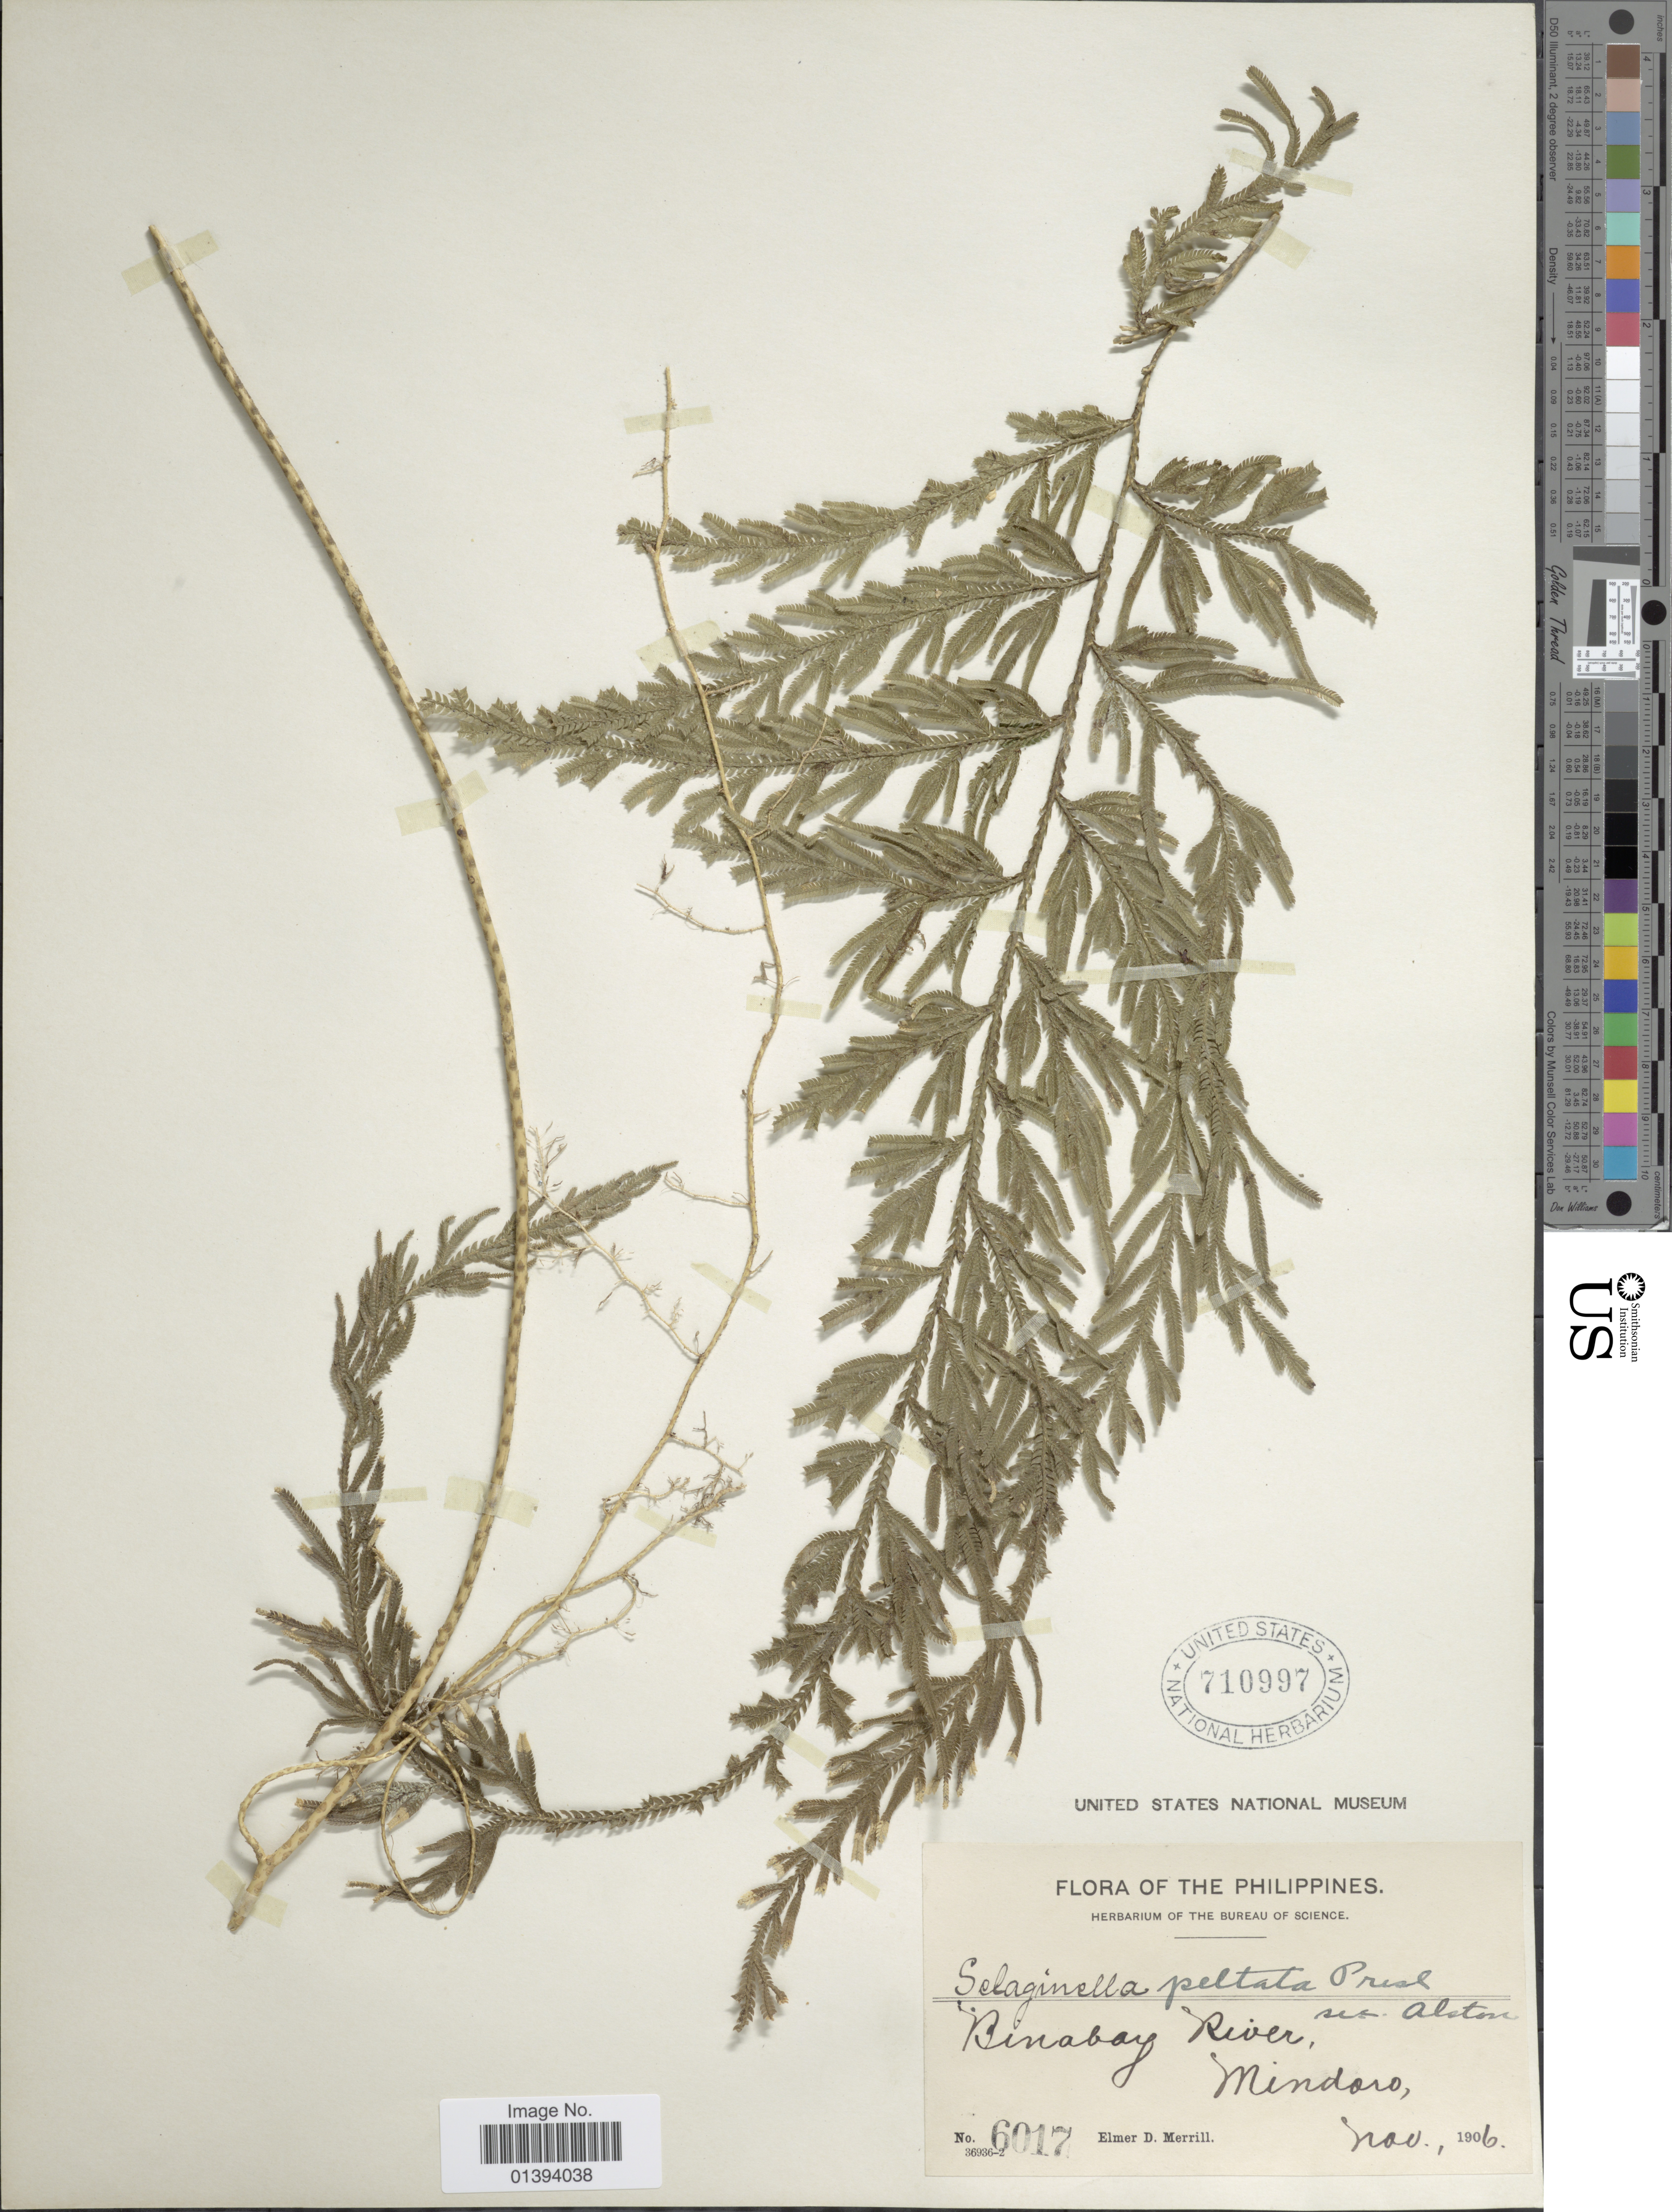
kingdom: Plantae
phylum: Tracheophyta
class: Lycopodiopsida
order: Selaginellales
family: Selaginellaceae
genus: Selaginella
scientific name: Selaginella peltata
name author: C. Presl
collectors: E. D. Merrill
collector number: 6017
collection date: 1906-11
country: Philippines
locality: Binabay River, Mindoro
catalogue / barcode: US 710997